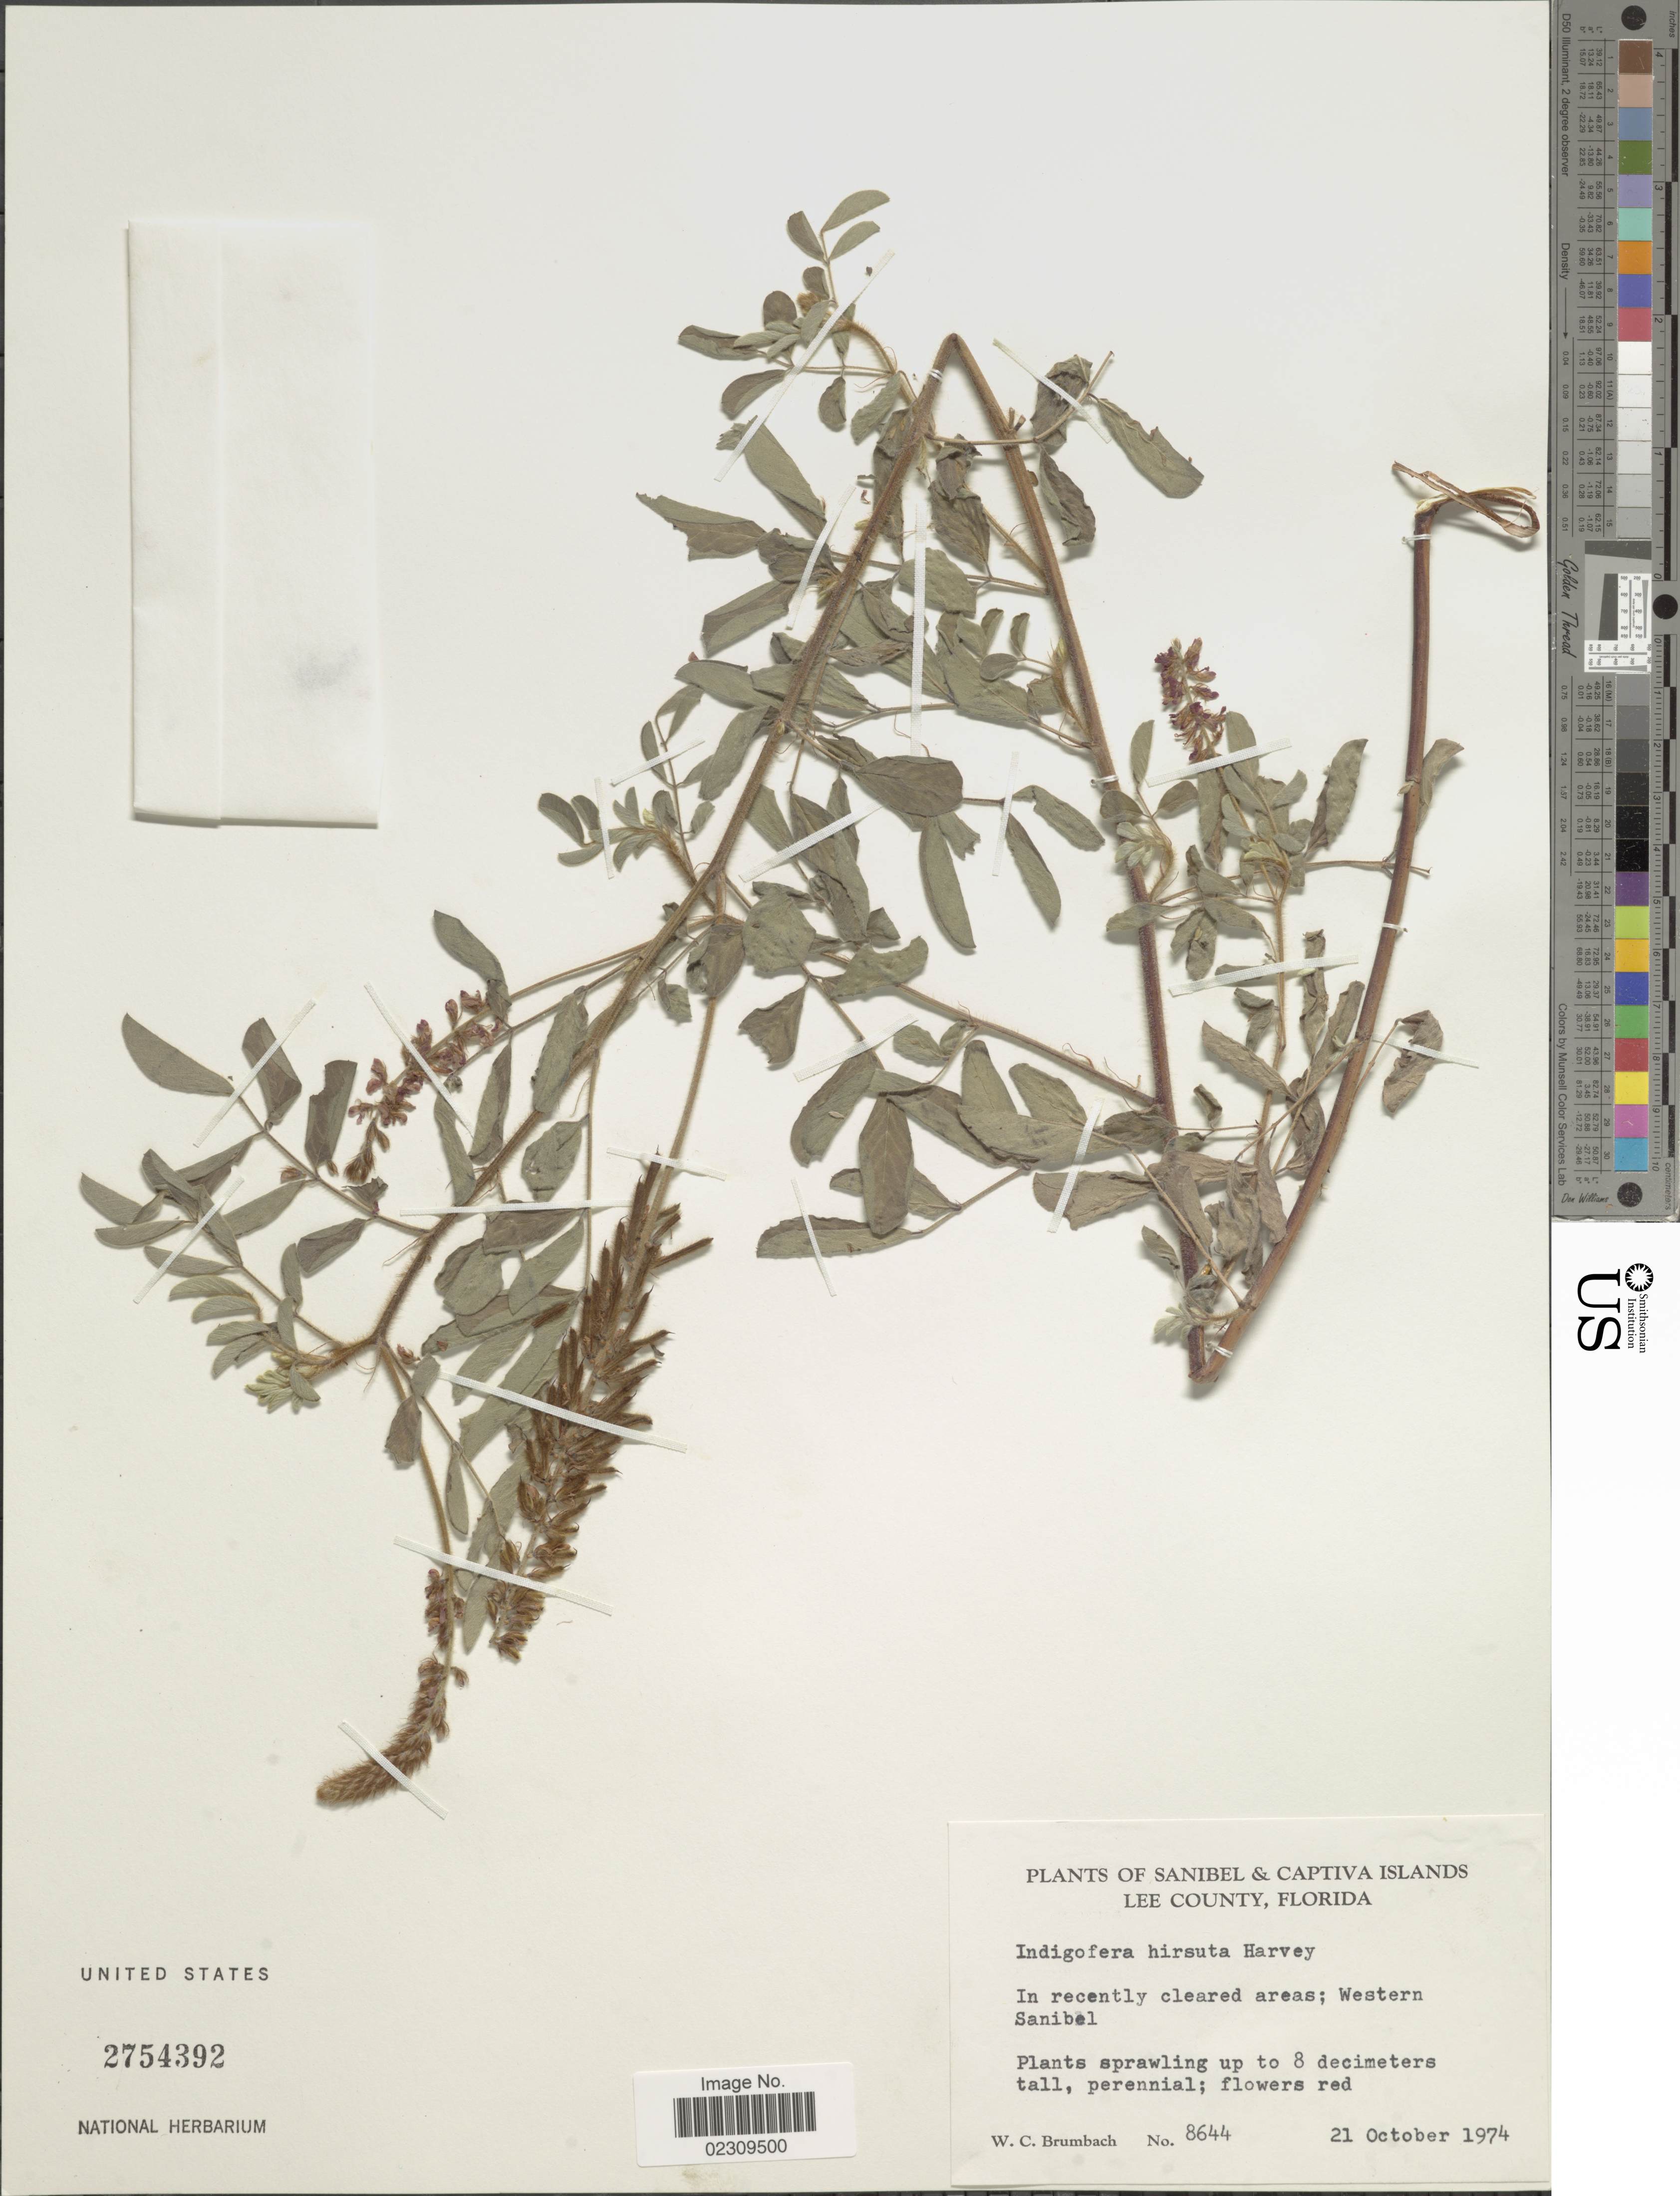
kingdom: Plantae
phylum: Tracheophyta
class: Magnoliopsida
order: Fabales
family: Fabaceae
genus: Indigofera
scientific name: Indigofera hirsuta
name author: L.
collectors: W. C. Brumbach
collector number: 8644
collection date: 1974-10-21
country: United States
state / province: Florida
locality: Sanibel Island, Lee County, Western Sanibel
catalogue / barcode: US 2754392